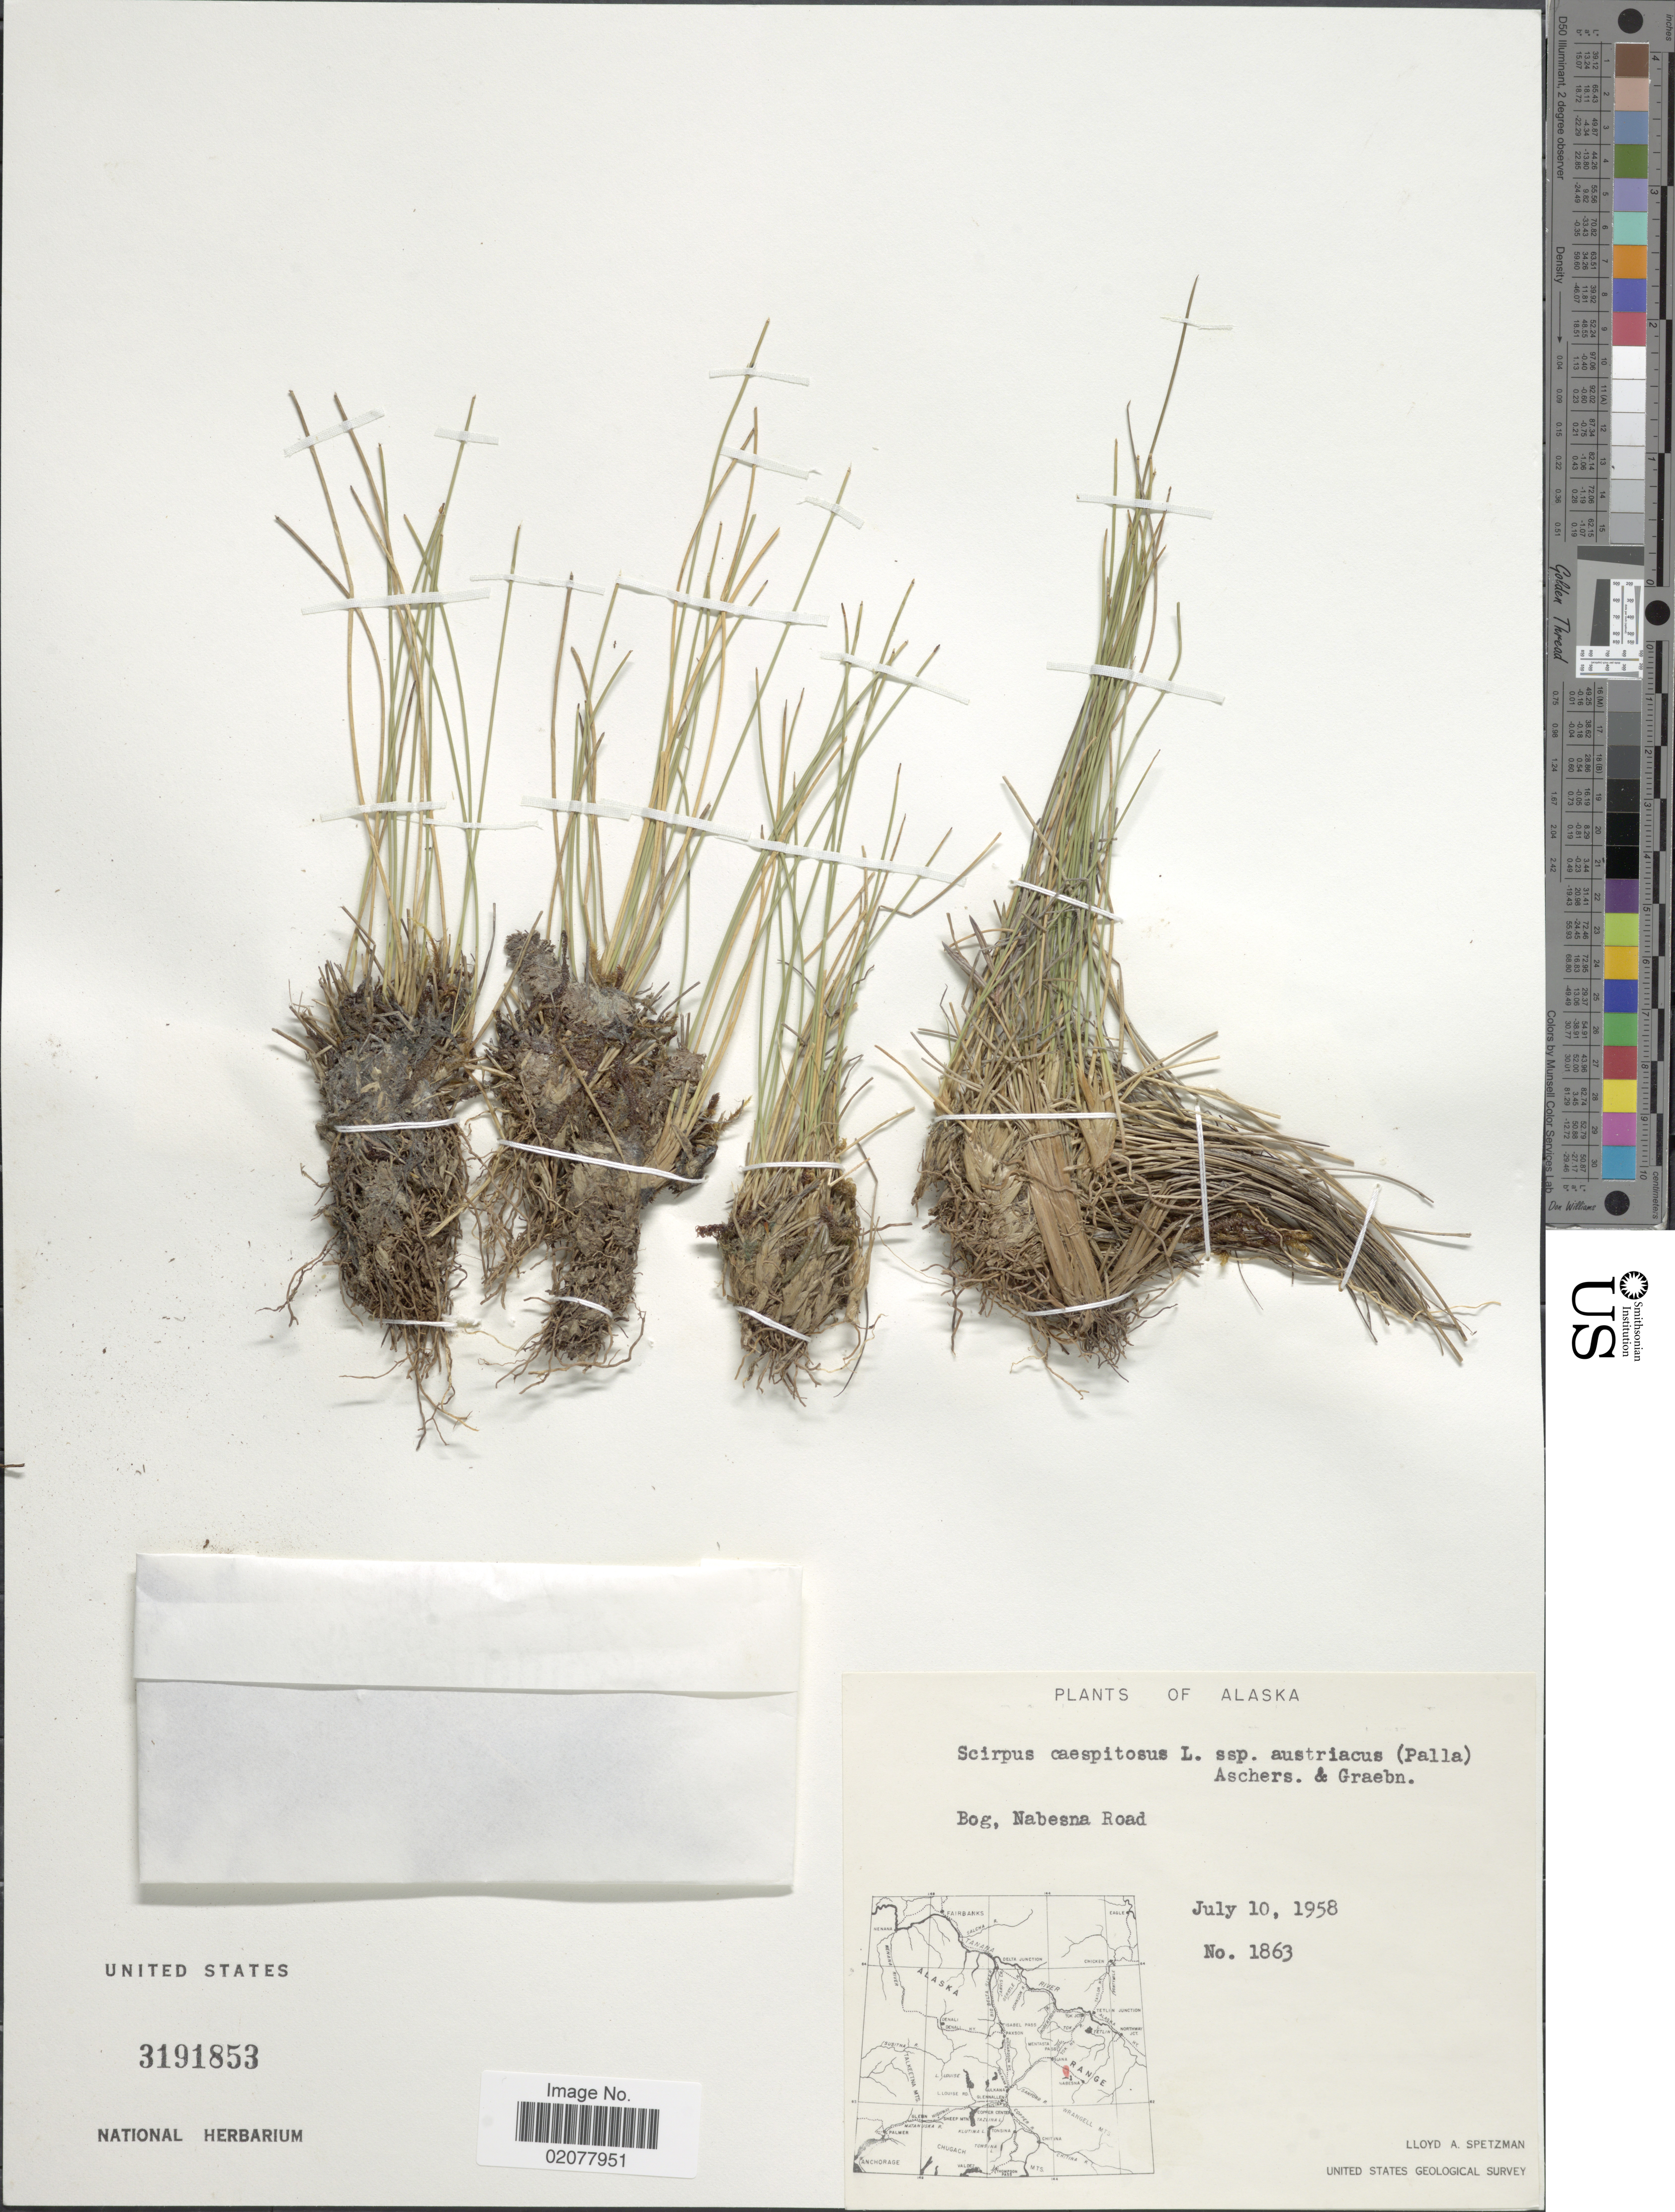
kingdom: Plantae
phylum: Tracheophyta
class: Liliopsida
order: Poales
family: Cyperaceae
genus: Trichophorum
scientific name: Trichophorum cespitosum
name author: (L.) Hartm.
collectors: L. Spetzman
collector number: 1863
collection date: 1958-07-10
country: United States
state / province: Alaska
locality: Bog, Nebesna Road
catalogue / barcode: US 3191853